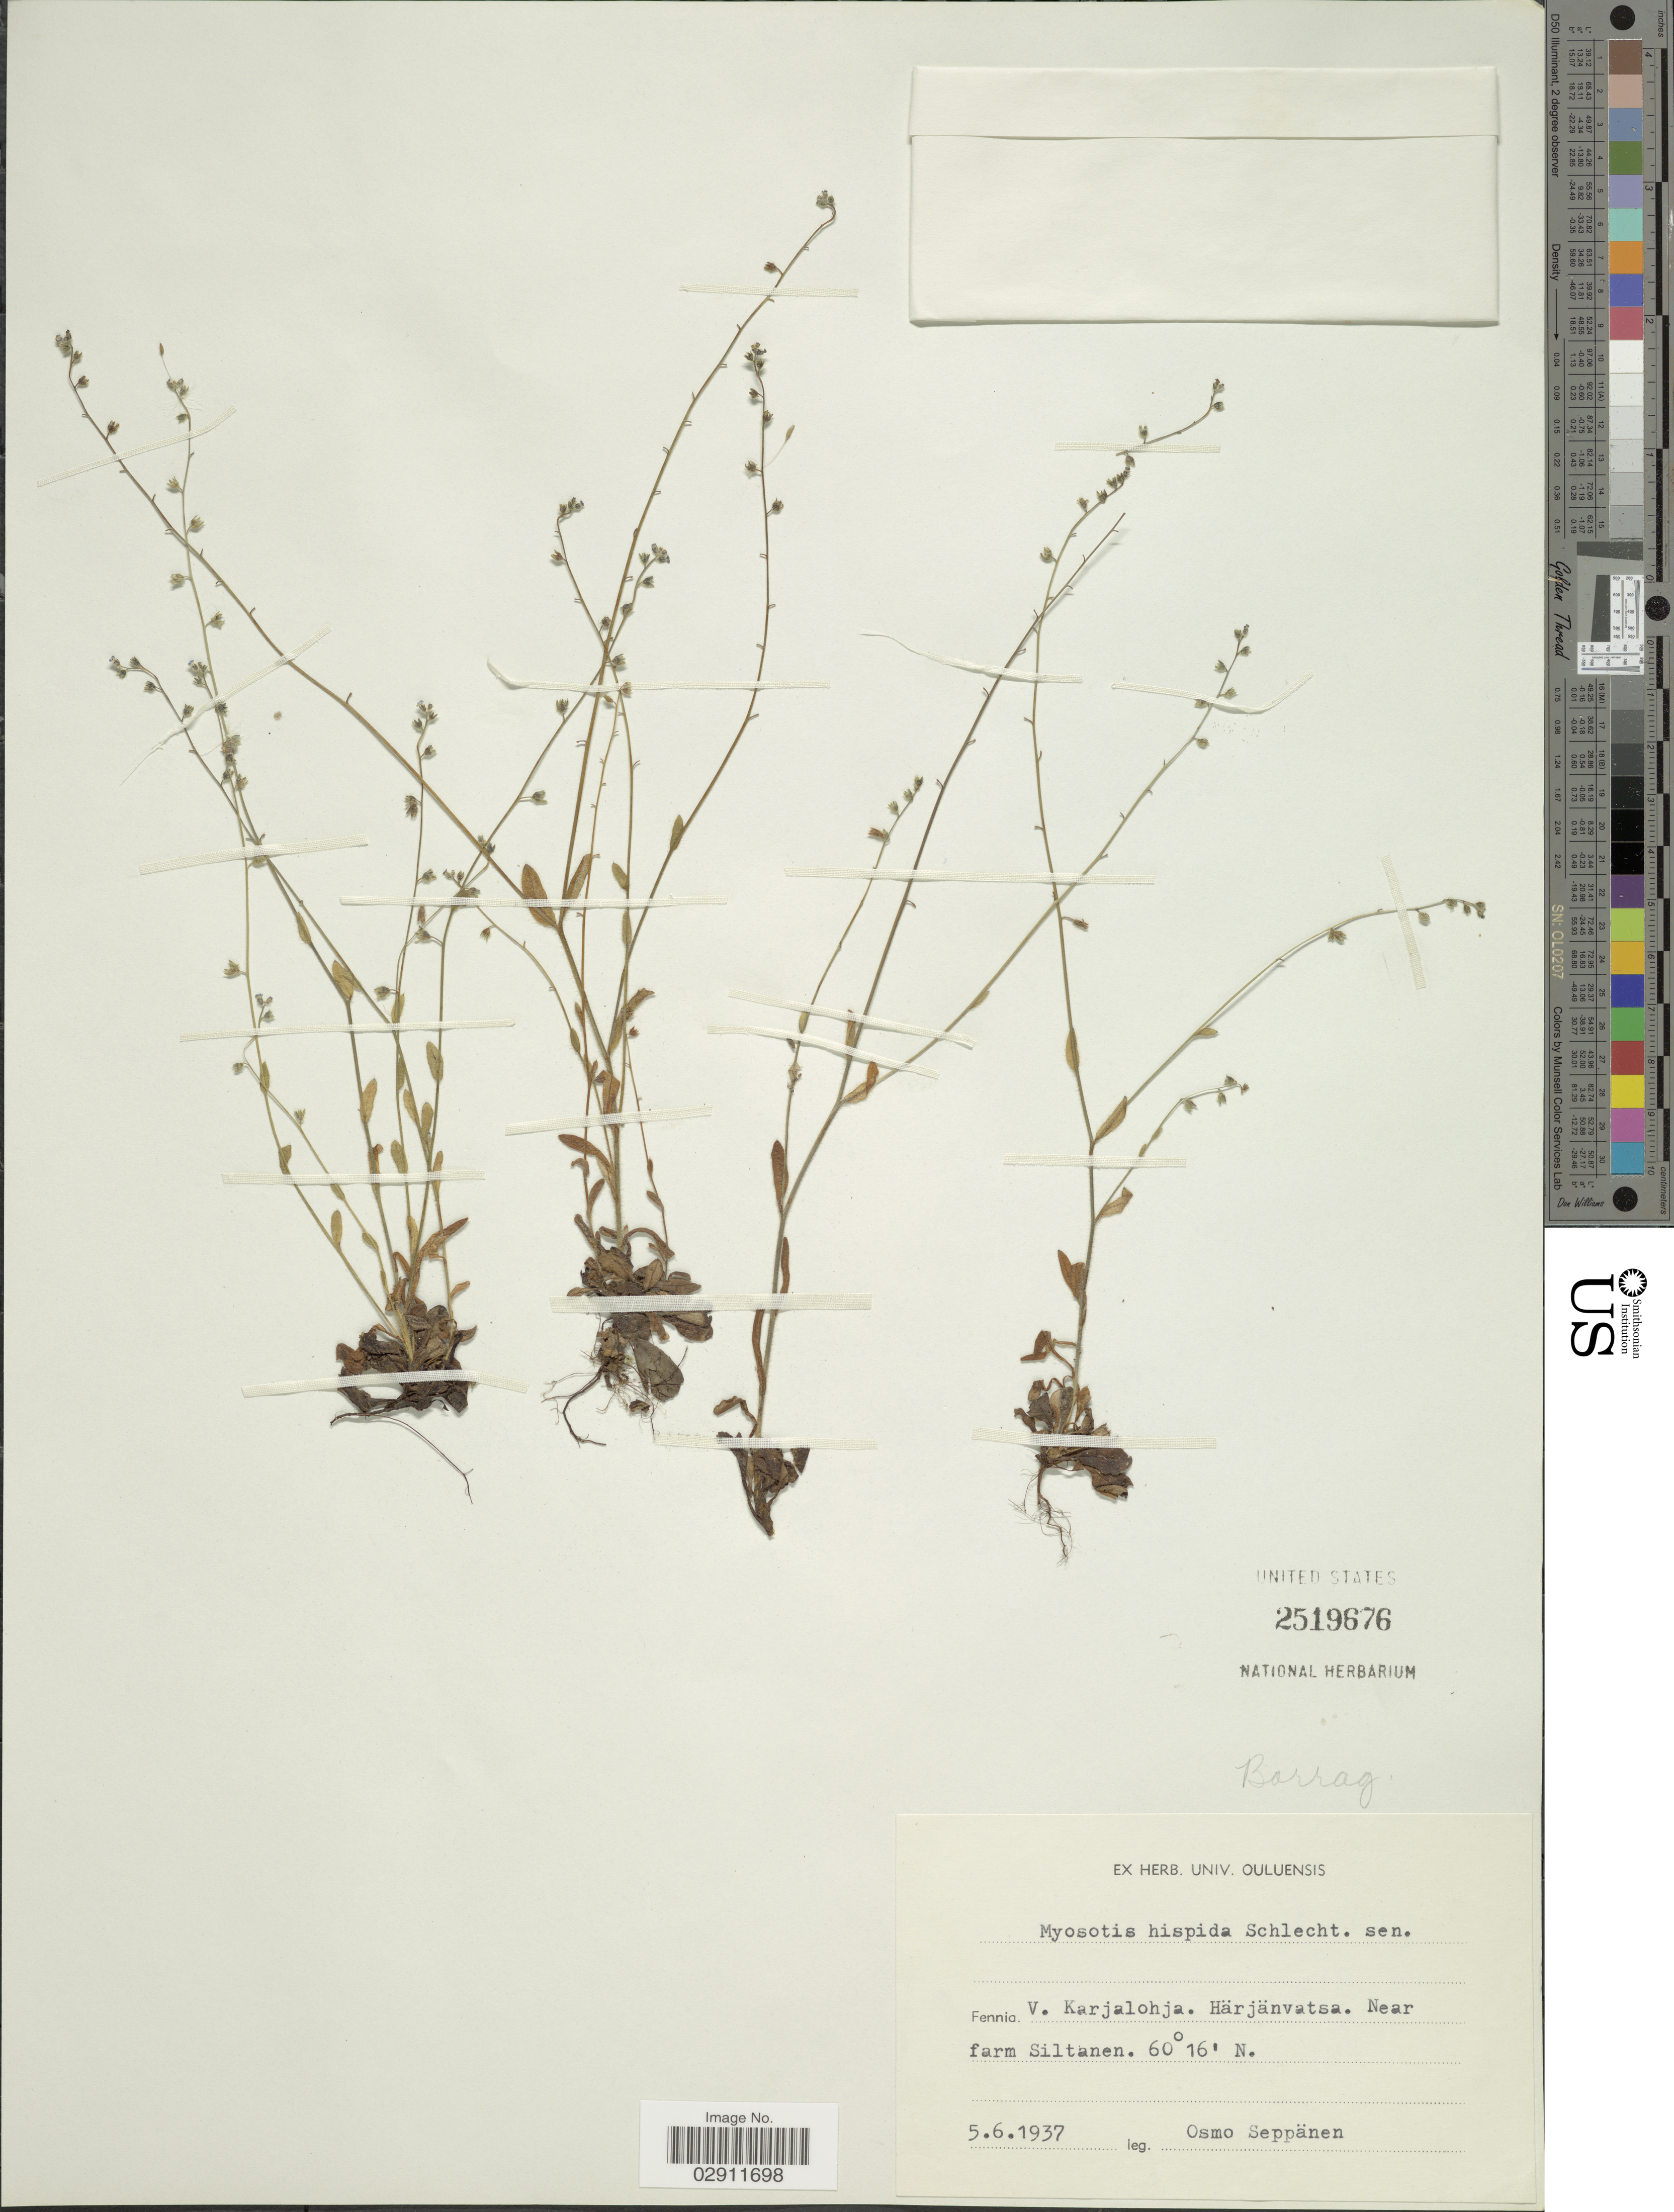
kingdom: Plantae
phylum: Tracheophyta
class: Magnoliopsida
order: Boraginales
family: Boraginaceae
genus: Myosotis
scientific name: Myosotis hispida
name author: Schltdl.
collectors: O. Seppänen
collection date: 1937-06-05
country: Finland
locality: V. Karjalohja. Härjänvatsa. Near farm Siltanen.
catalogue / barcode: US 2519676